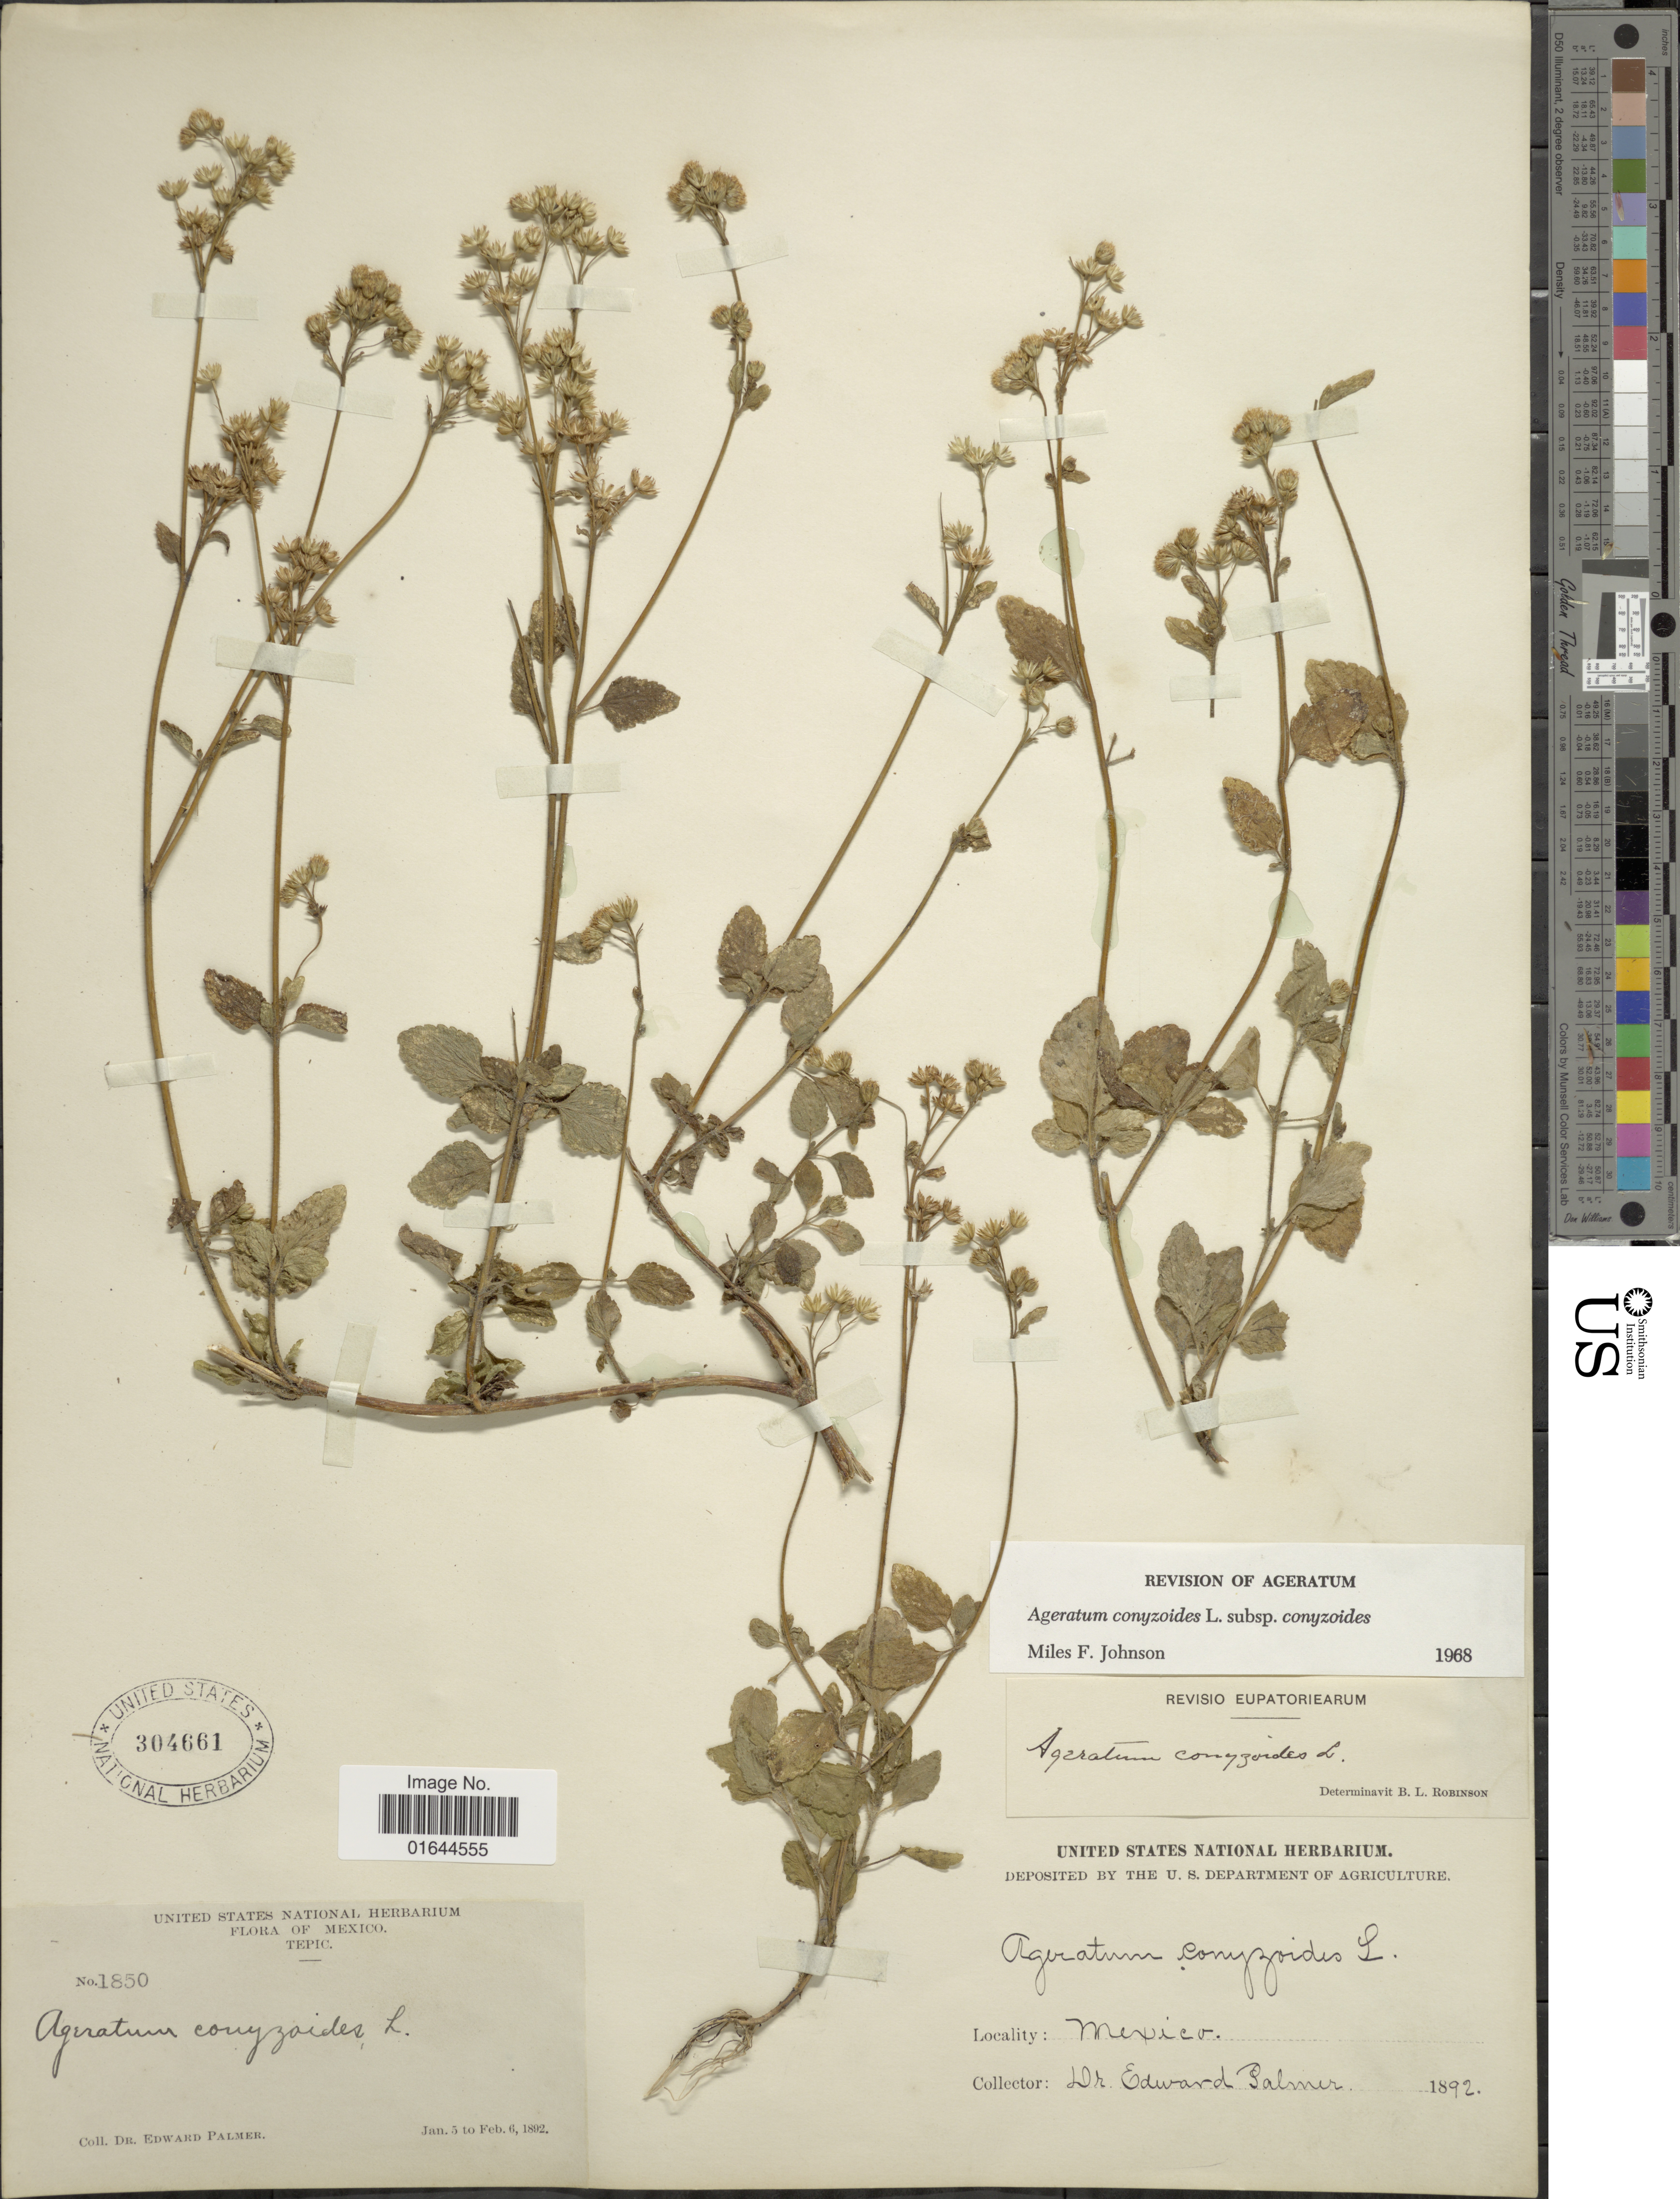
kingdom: Plantae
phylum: Tracheophyta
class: Magnoliopsida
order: Asterales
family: Asteraceae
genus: Ageratum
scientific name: Ageratum conyzoides subsp. conyzoides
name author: L.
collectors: E. Palmer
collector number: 1850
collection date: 1892-01-05/1892-02-06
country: Mexico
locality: Mexico. Tepic.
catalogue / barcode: US 304661